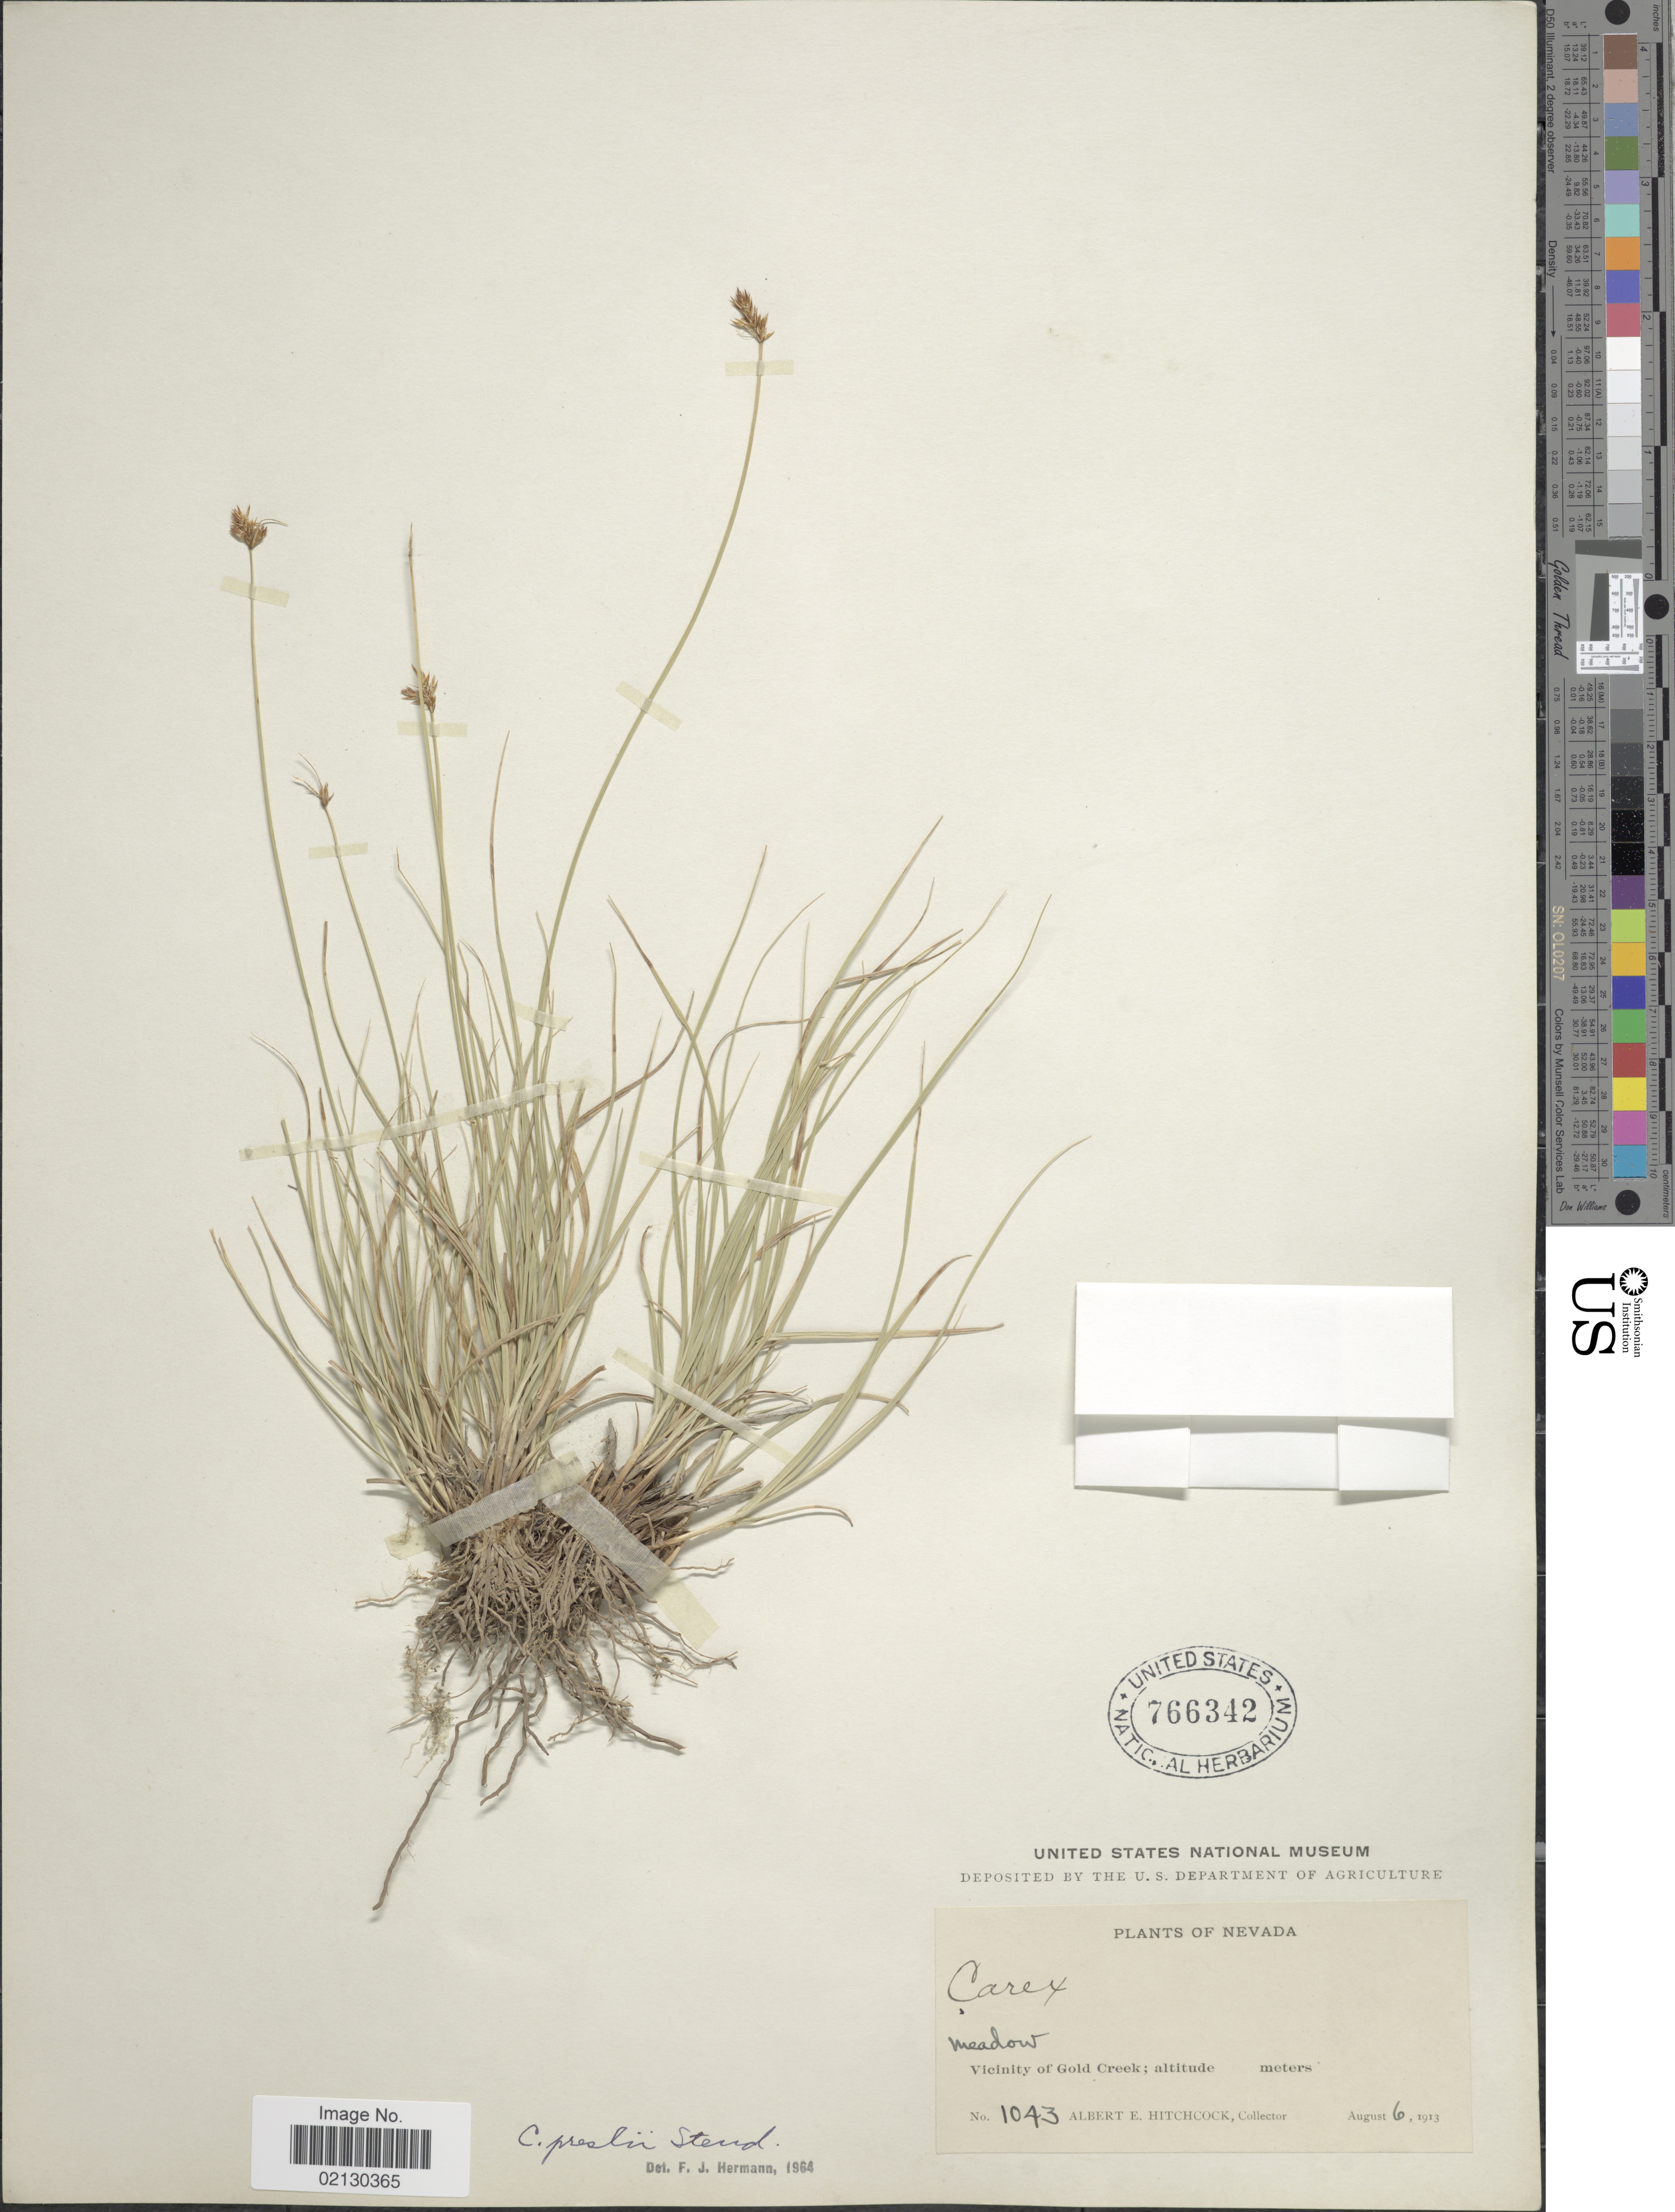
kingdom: Plantae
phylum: Tracheophyta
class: Liliopsida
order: Poales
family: Cyperaceae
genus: Carex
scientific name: Carex preslii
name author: Steud.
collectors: A. S. Hitchcock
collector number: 1043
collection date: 1913-08-06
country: United States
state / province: Nevada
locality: Vicinity of Gold Creek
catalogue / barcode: US 766342